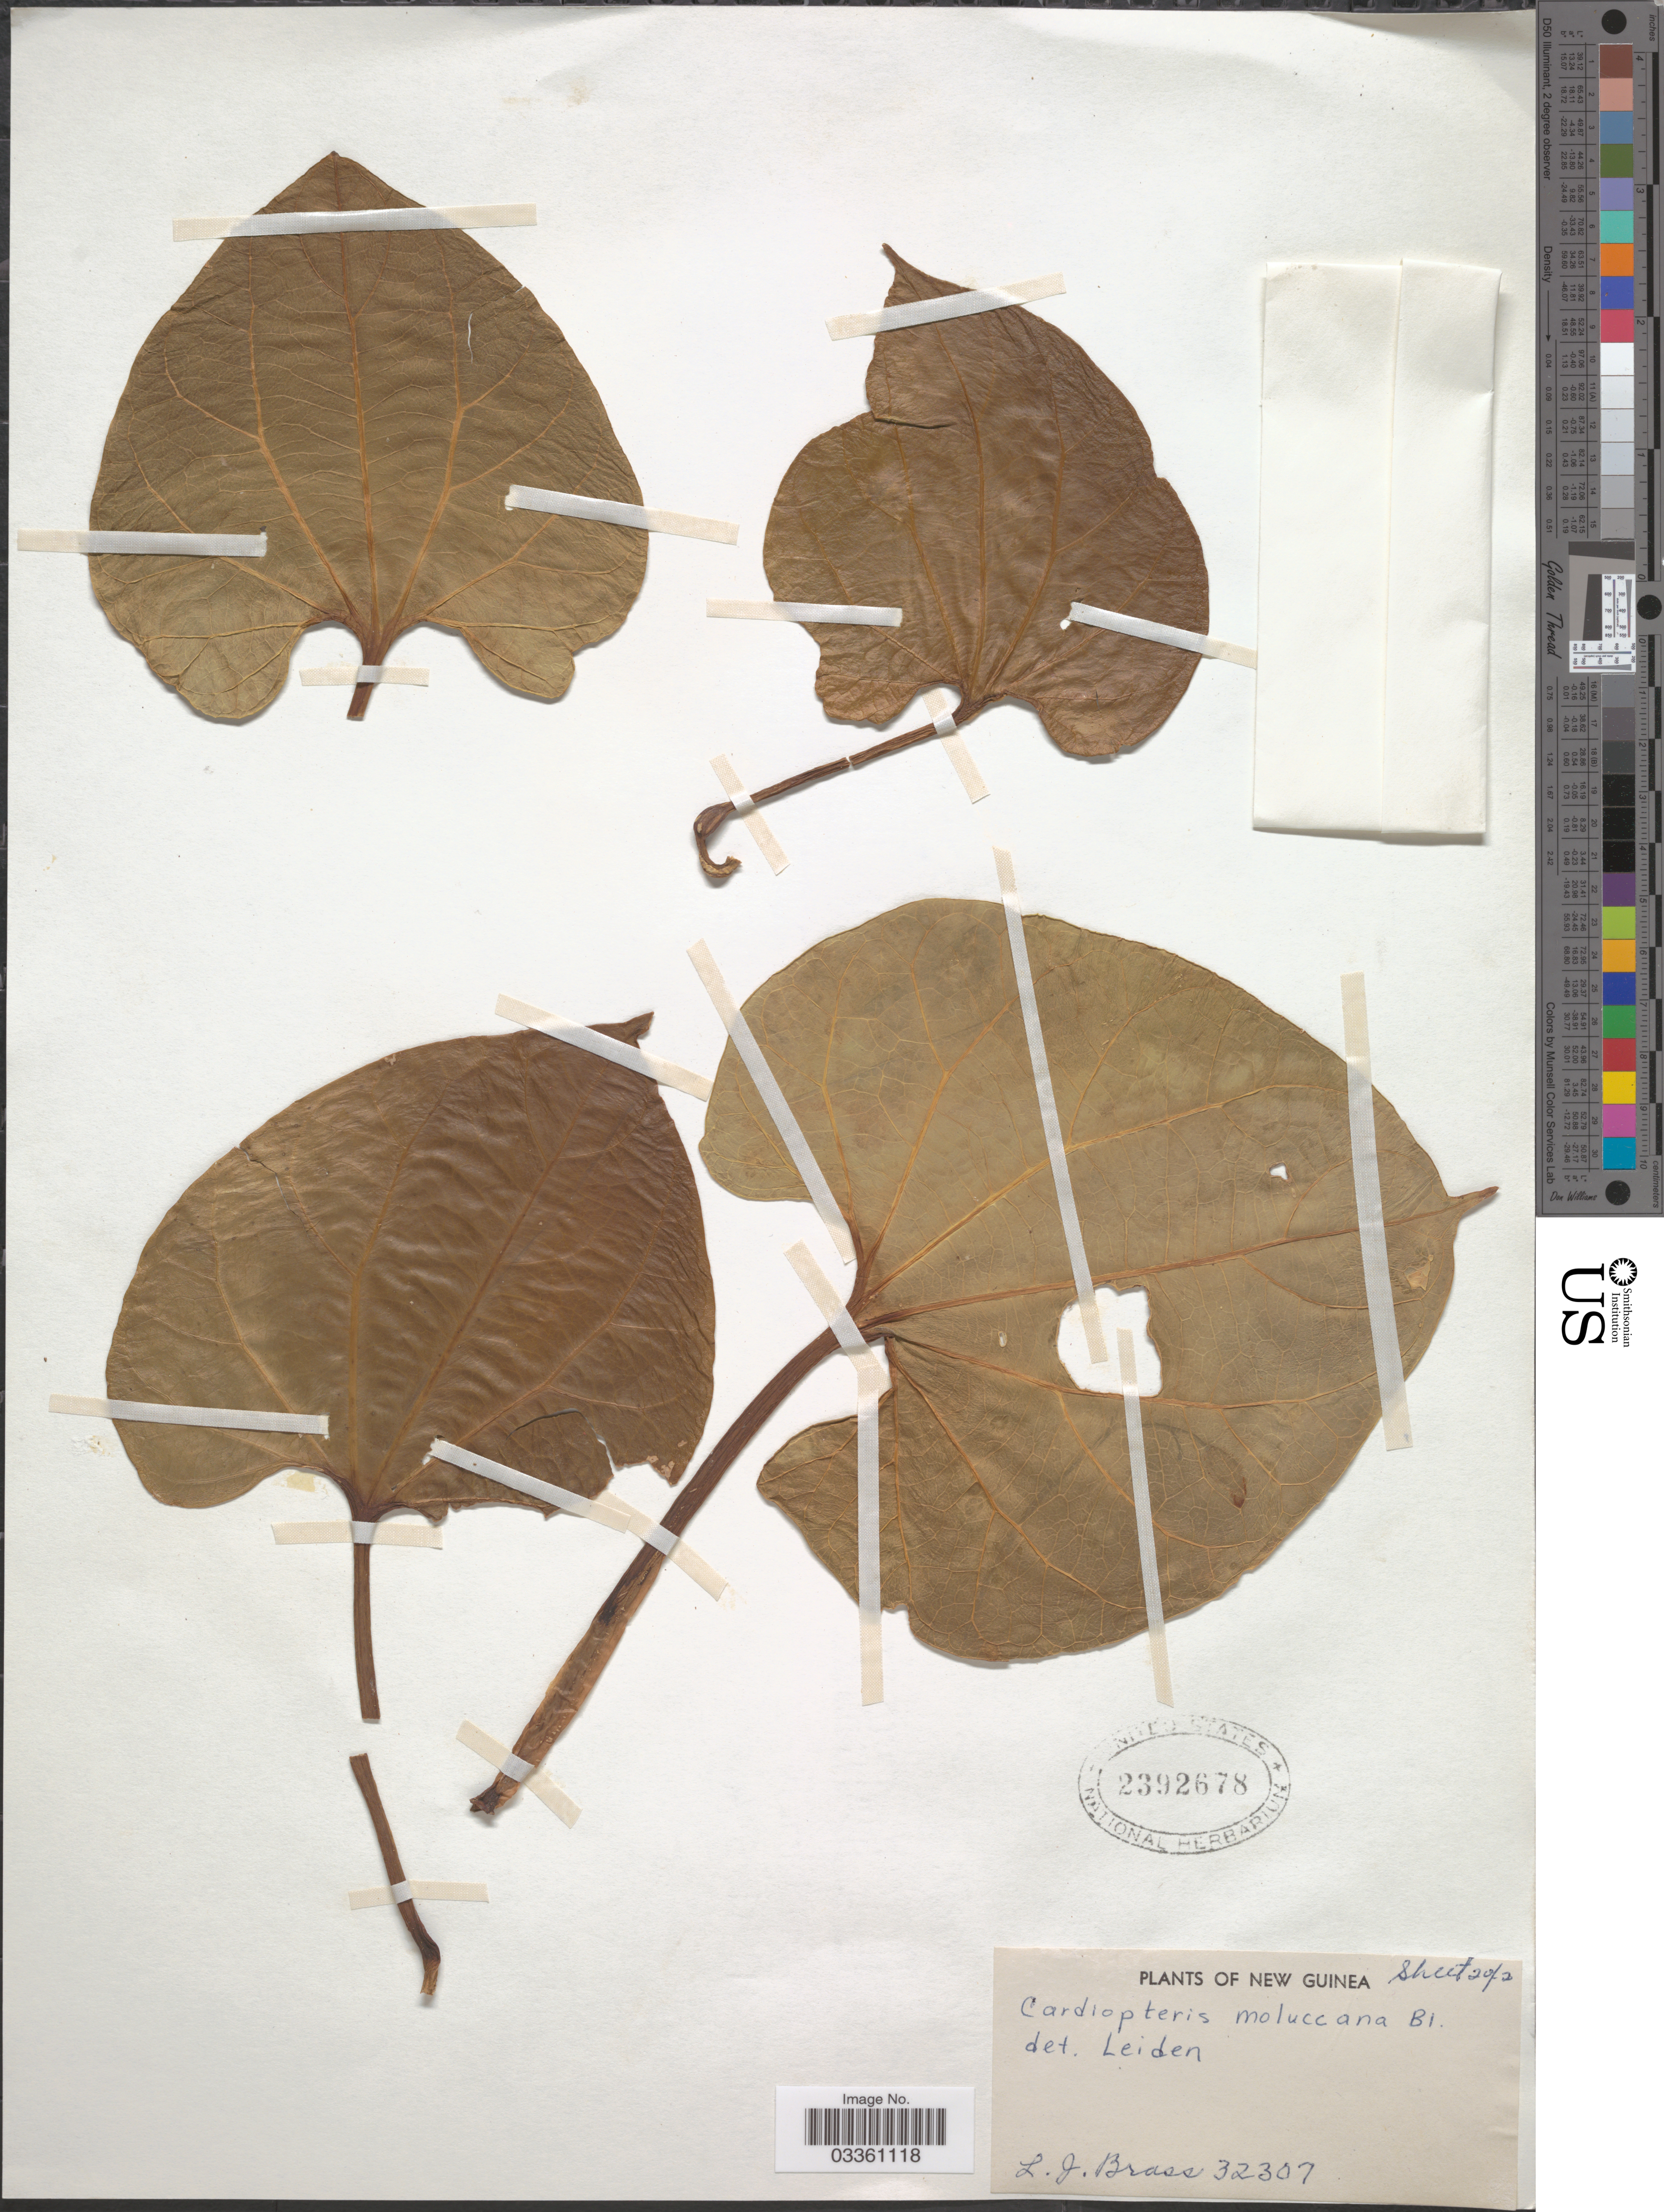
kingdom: Plantae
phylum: Tracheophyta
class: Magnoliopsida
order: Cardiopteridales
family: Cardiopteridaceae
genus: Cardiopteris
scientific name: Cardiopteris moluccana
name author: Blume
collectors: L. J. Brass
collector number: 32307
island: New Guinea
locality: New Guinea.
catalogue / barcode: US 2392678